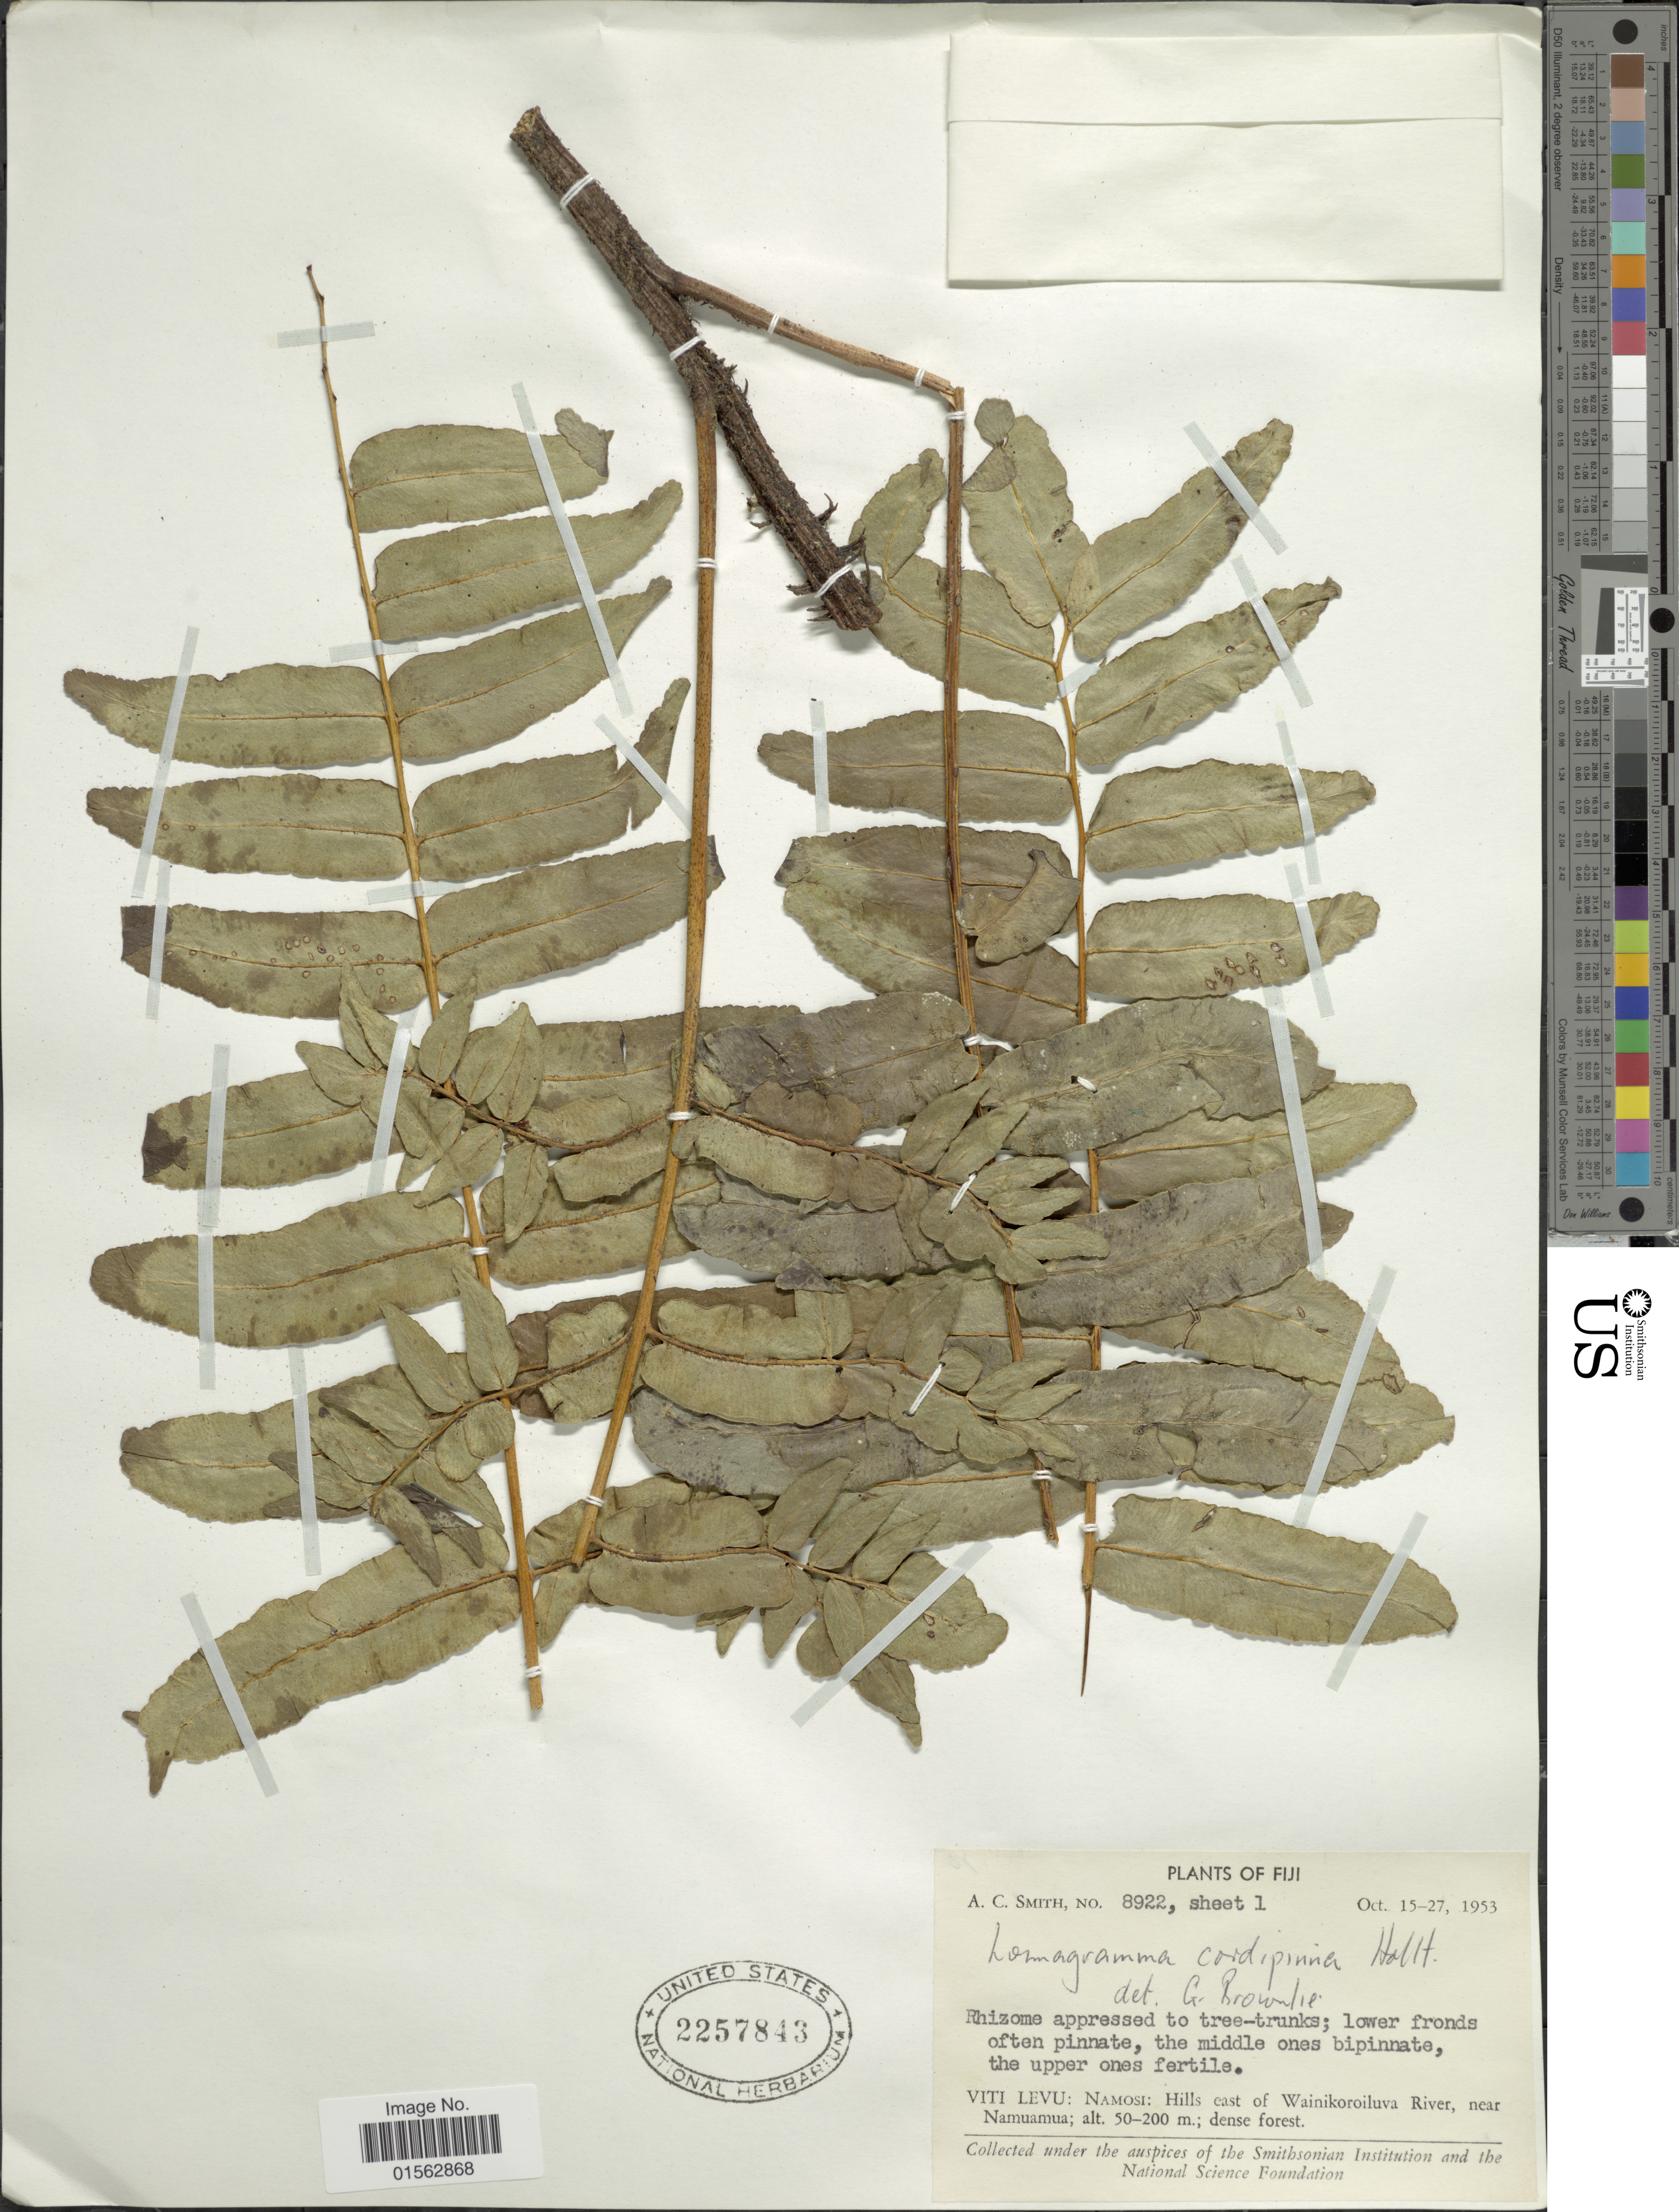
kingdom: Plantae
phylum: Tracheophyta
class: Polypodiopsida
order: Polypodiales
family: Dryopteridaceae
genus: Lomagramma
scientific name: Lomagramma cordipinna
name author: Holttum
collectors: A. C. Smith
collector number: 8922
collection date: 1953-10-15/1953-10-27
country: Fiji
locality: Fiji, Viti Levu: Namosi: Hills east of Wainikoroiluva River, near Namuamua; dense forest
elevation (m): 50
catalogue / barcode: US 2257843